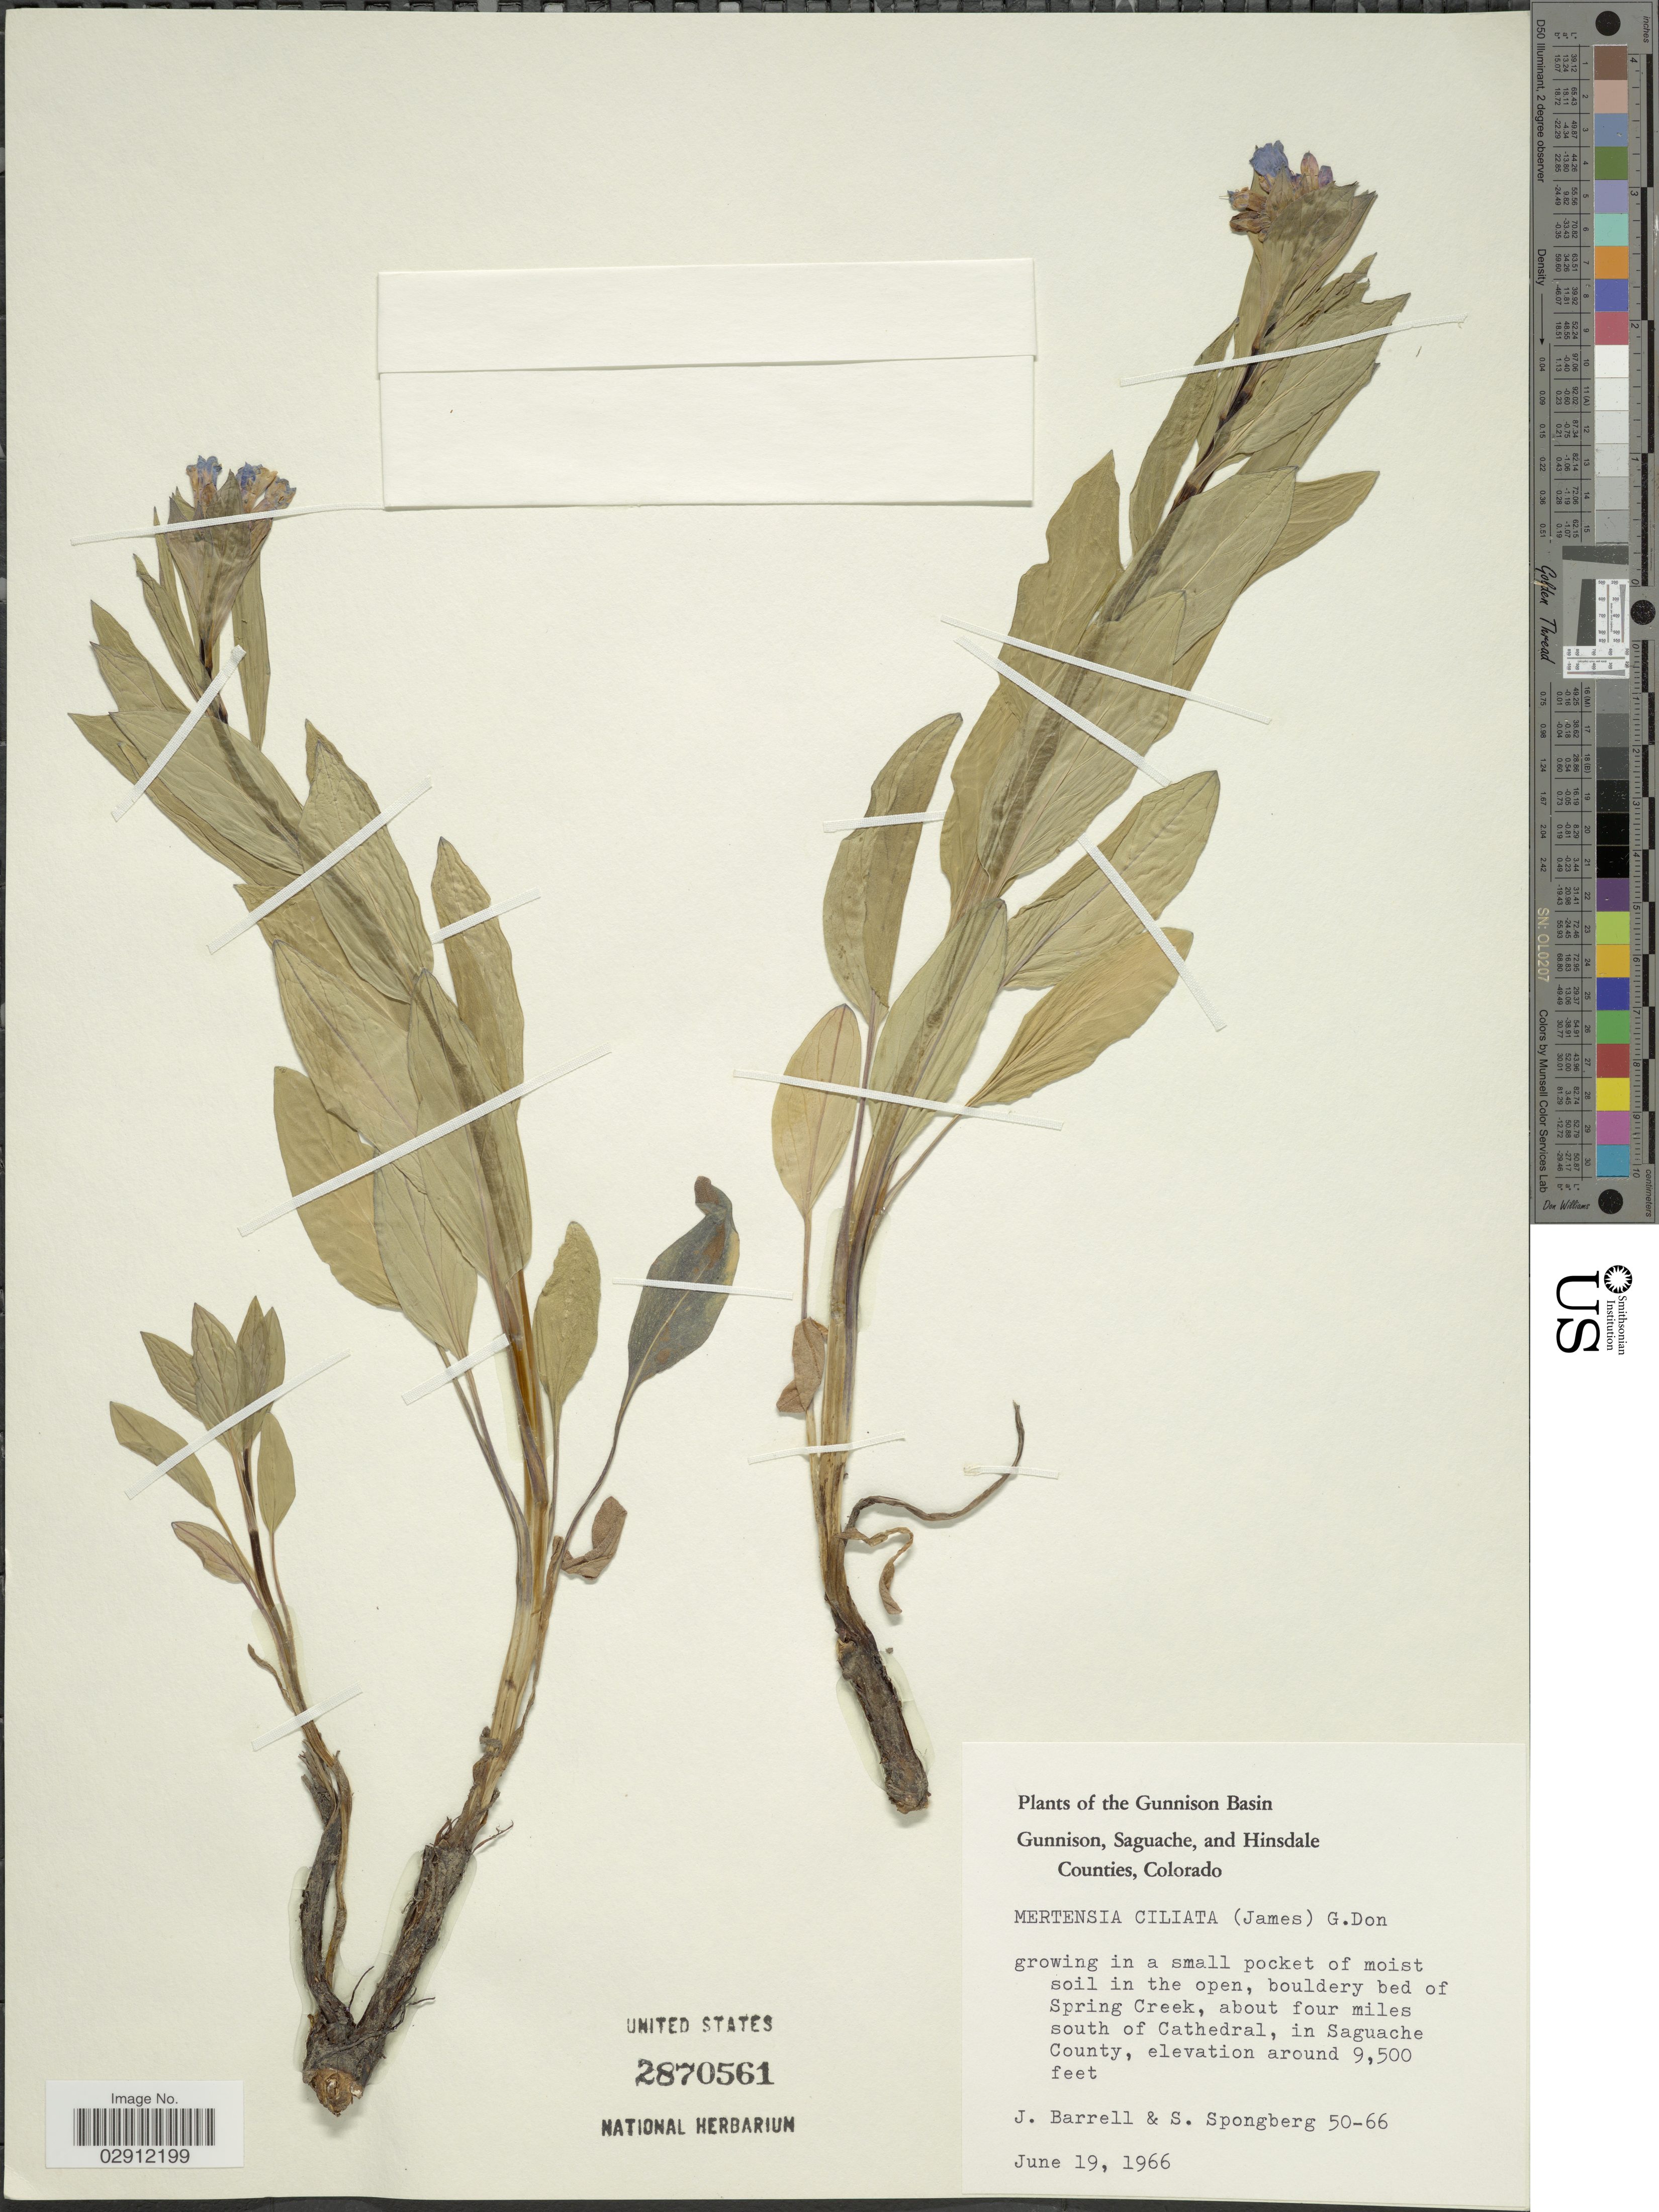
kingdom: Plantae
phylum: Tracheophyta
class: Magnoliopsida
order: Boraginales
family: Boraginaceae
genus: Mertensia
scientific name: Mertensia ciliata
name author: (James) G. Don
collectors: J. Barrell & S. A.Spongberg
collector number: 50-66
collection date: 1966-06-19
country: United States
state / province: Colorado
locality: Gunnison Basin. Bouldery bed of Spring Creek, about four miles south of Cathedral, in Saguache County.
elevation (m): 2896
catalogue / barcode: US 2870561